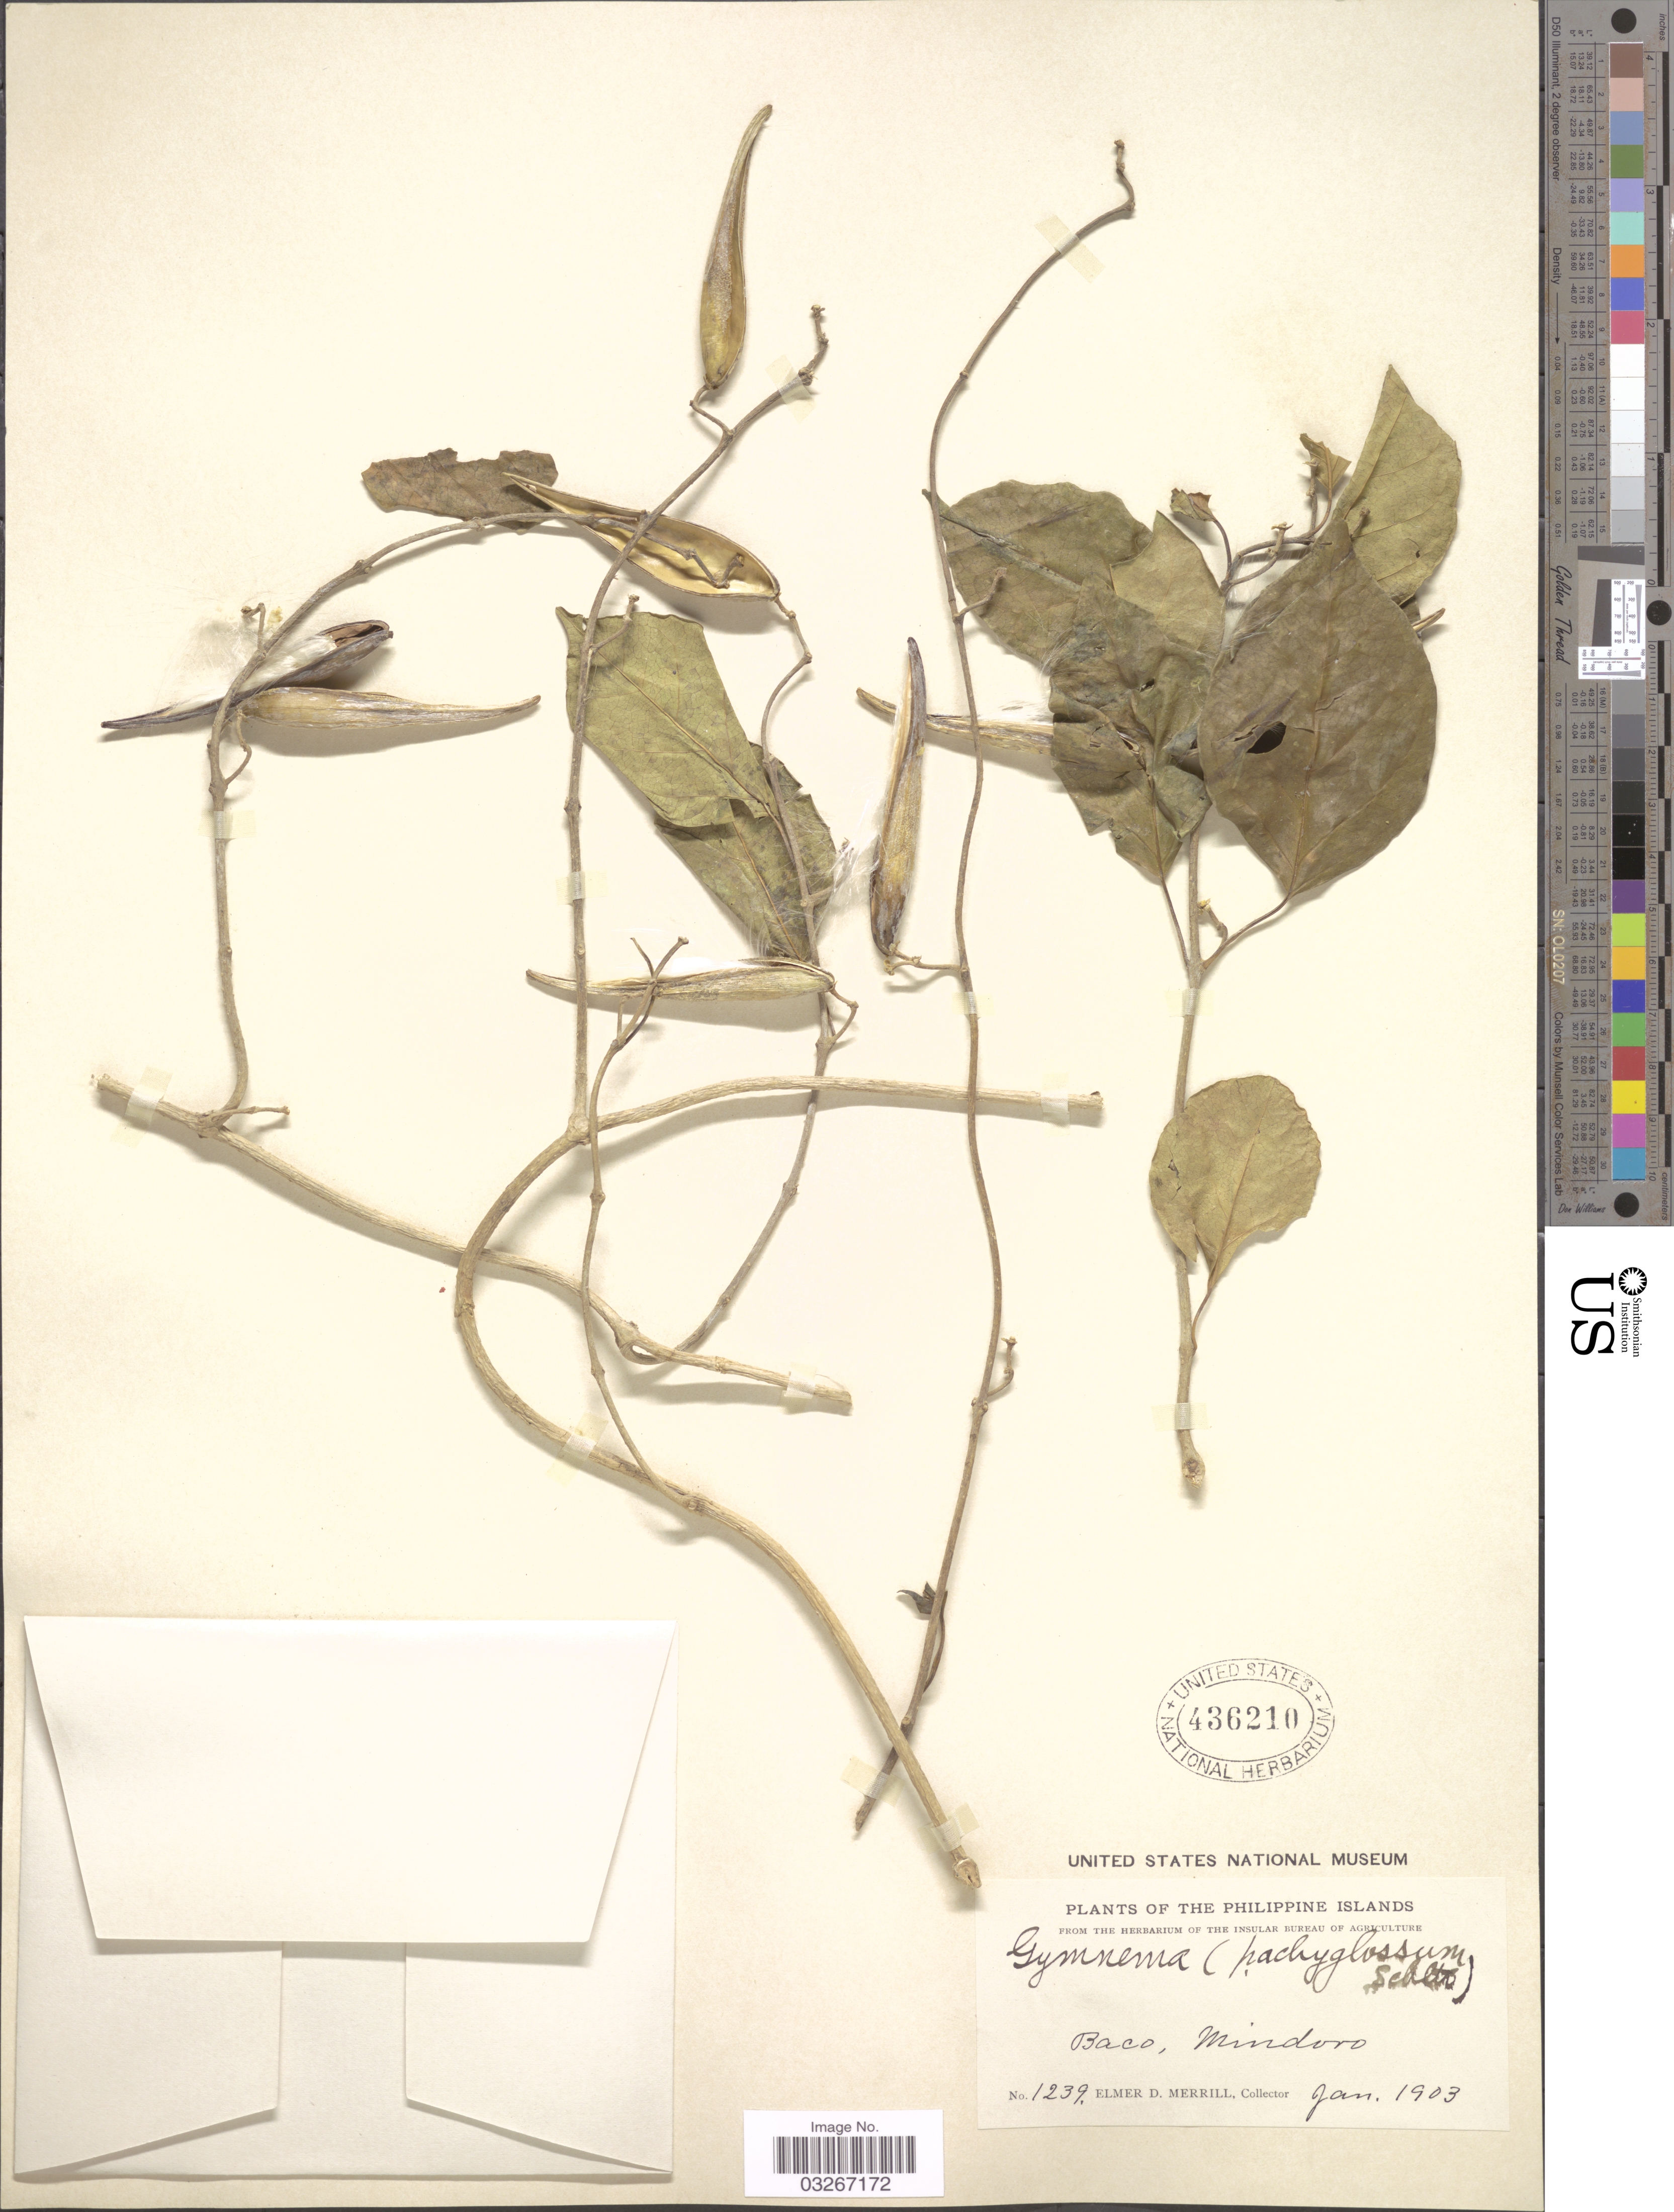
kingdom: Plantae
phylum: Tracheophyta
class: Magnoliopsida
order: Gentianales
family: Apocynaceae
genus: Gymnema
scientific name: Gymnema pachyglossum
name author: Schltr.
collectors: E. D. Merrill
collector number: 1239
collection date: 1903-01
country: Philippines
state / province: Mimaropa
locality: Baco, Mindoro.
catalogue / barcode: US 436210